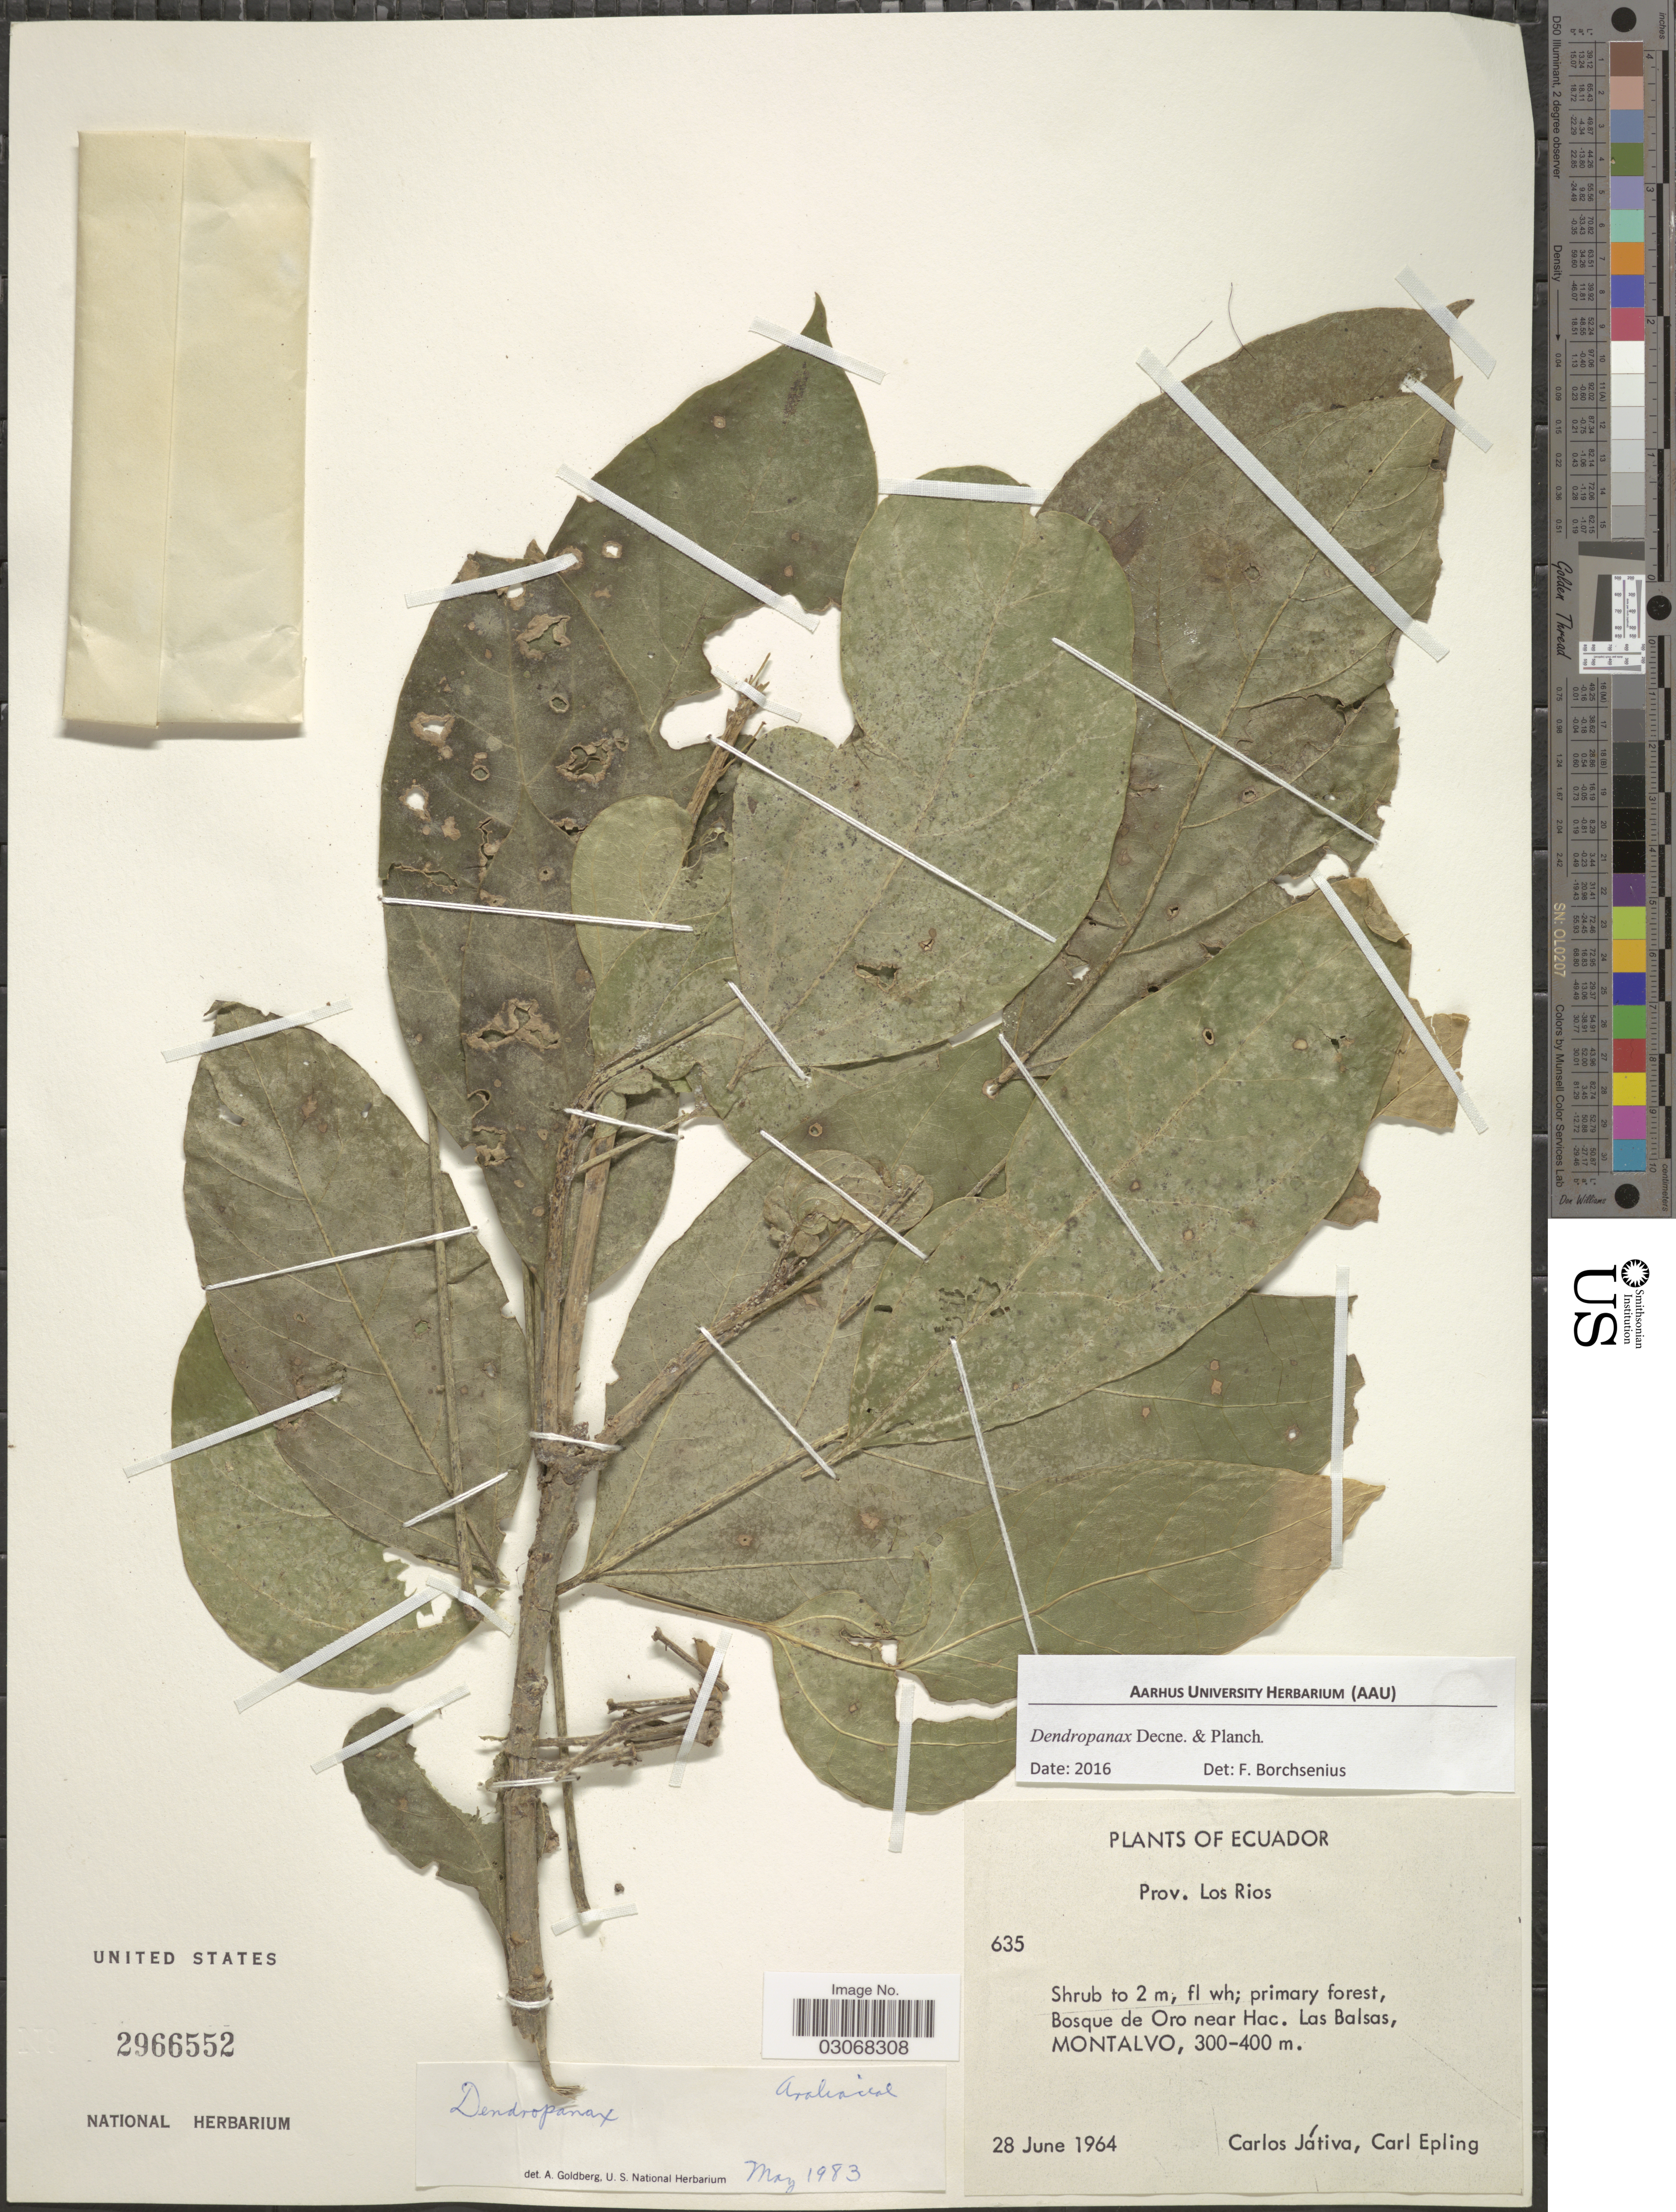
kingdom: Plantae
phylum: Tracheophyta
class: Magnoliopsida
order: Apiales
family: Araliaceae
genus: Dendropanax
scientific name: Dendropanax sp.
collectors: C. D. Játiva & C. C. Epling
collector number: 635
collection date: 1964-06-28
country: Ecuador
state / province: Los Ríos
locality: Bosque de Oro near Hac. Las Balsas, Montalvo.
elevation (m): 300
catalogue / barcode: US 2966552